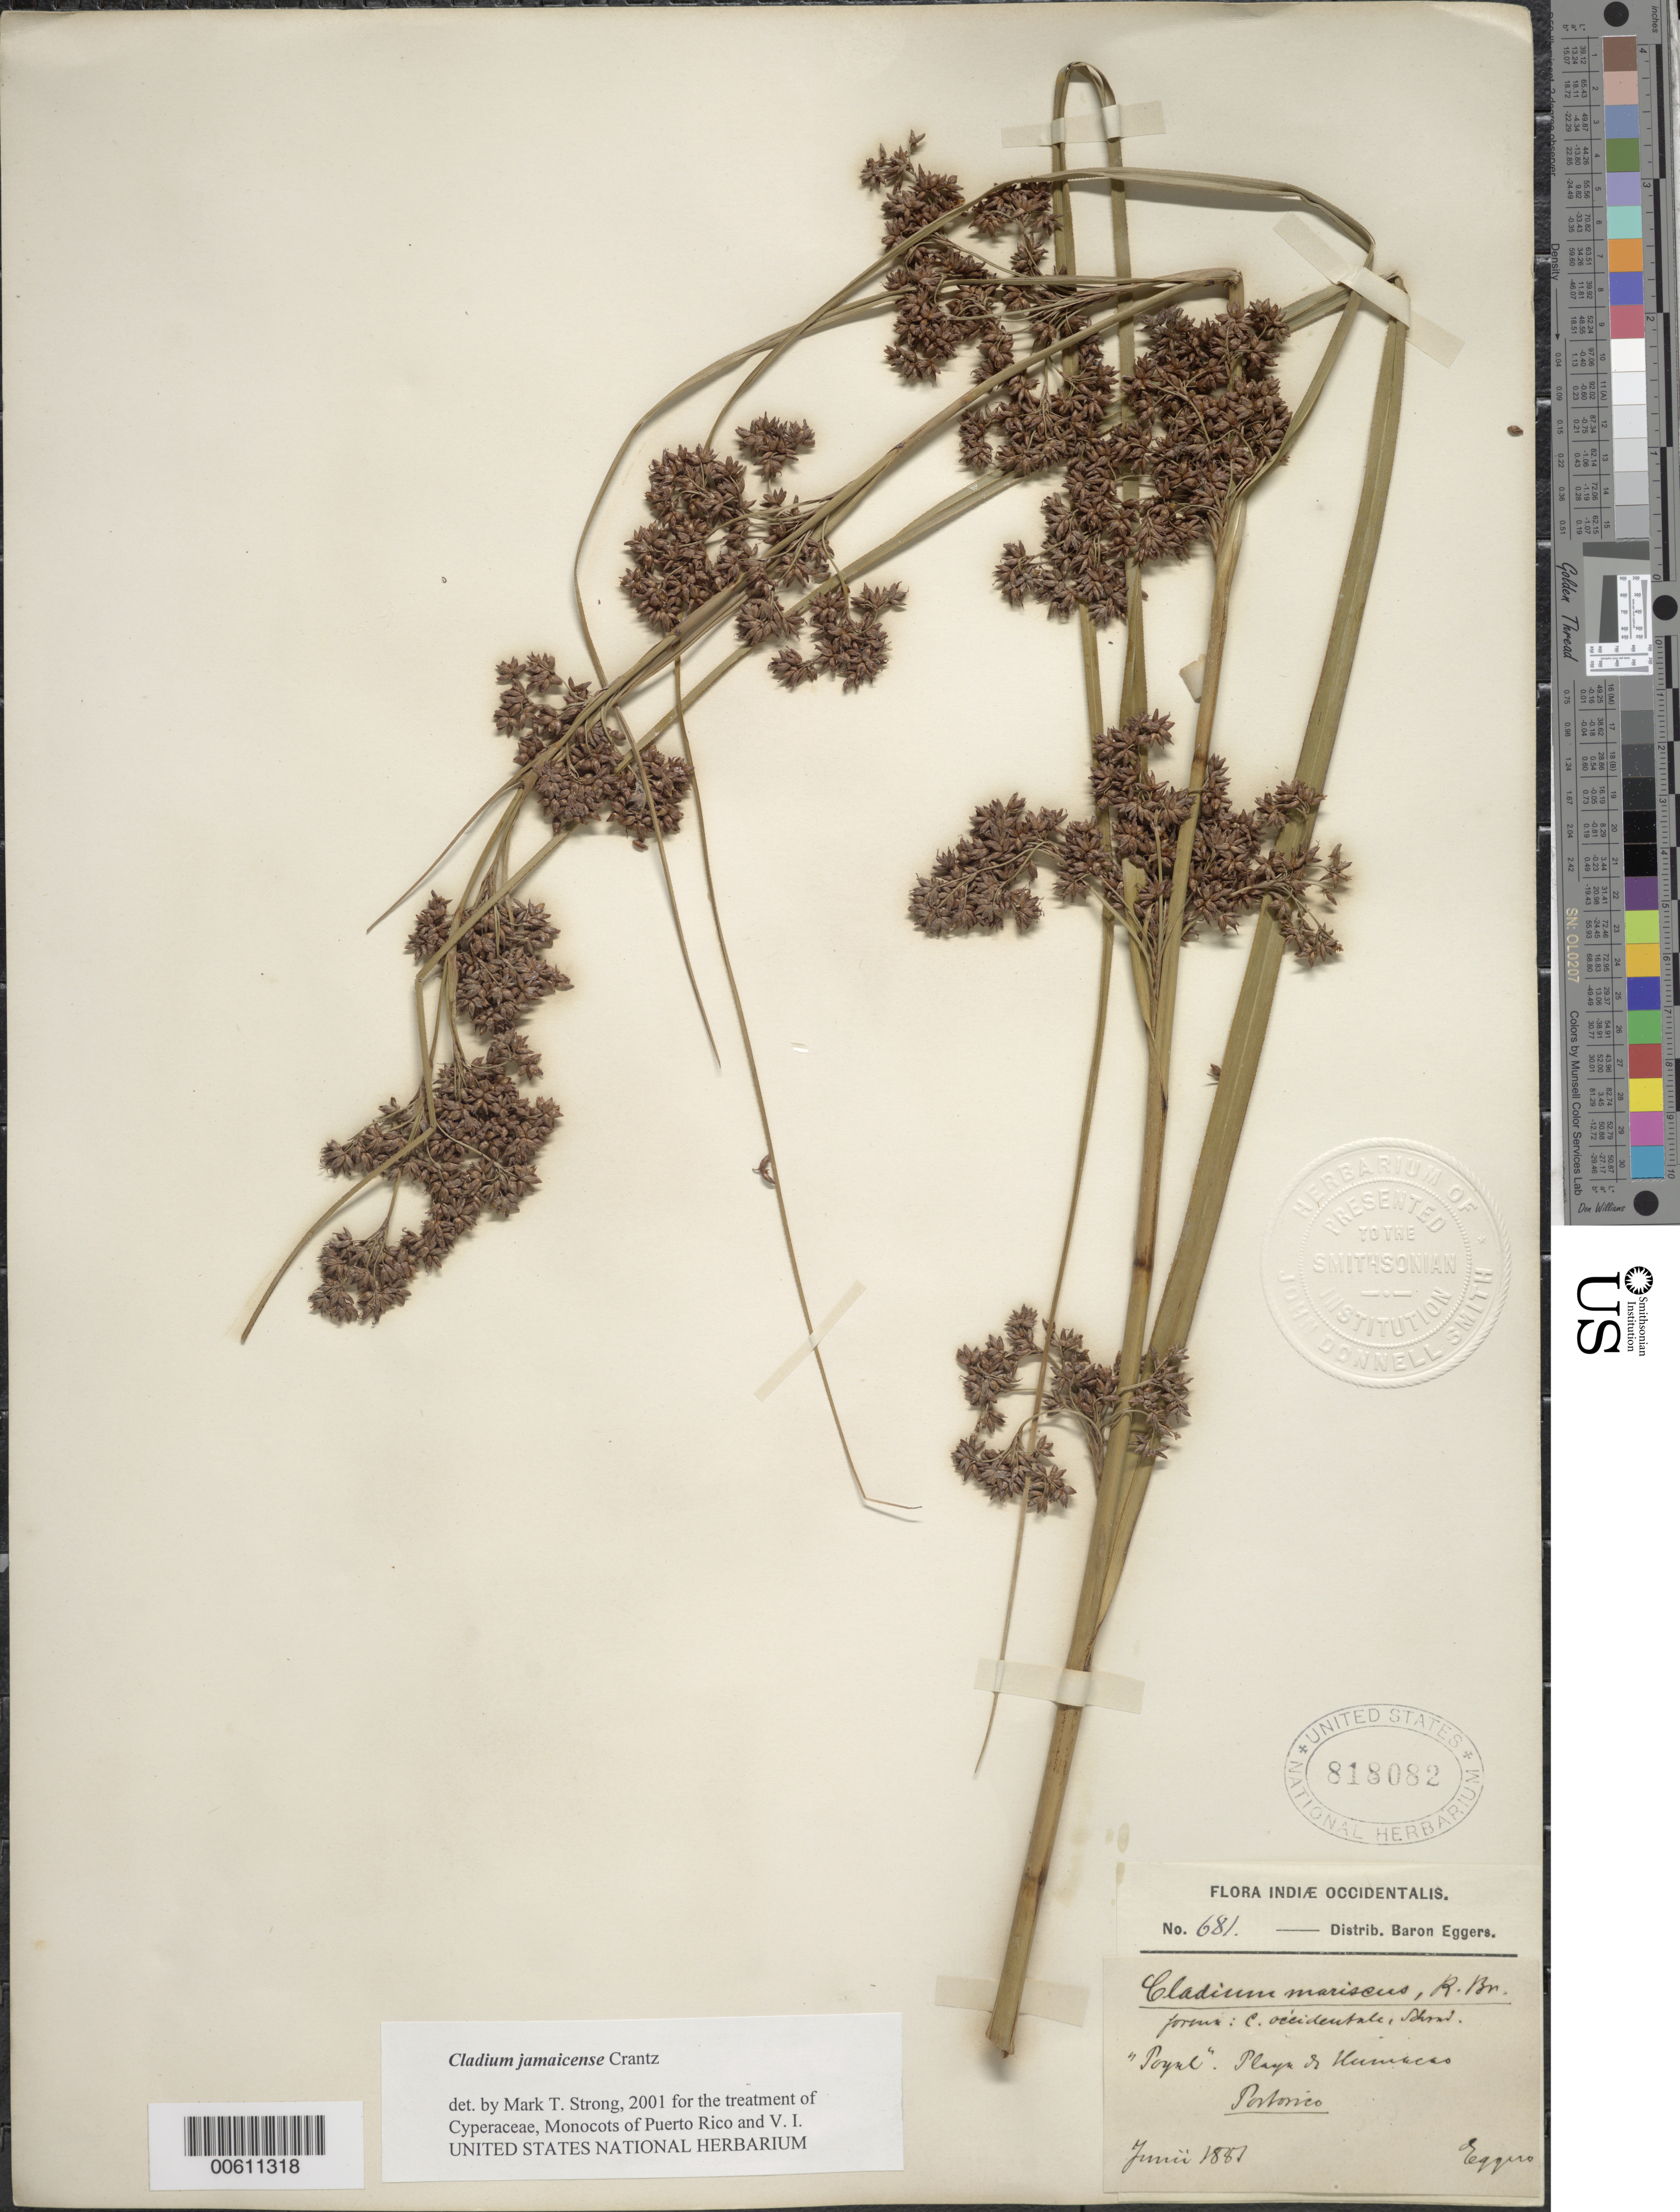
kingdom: Plantae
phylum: Tracheophyta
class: Liliopsida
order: Poales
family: Cyperaceae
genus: Cladium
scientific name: Cladium jamaicense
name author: Crantz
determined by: Strong, M. T., (US), Smithsonian Institution - National Museum of Natural History (UNITED STATES)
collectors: H. F. A. von Eggers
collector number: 681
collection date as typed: Jun 1881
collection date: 1881-06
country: Puerto Rico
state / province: Humacao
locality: Playa of Humacao: "Pozal".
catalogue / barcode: US 818082